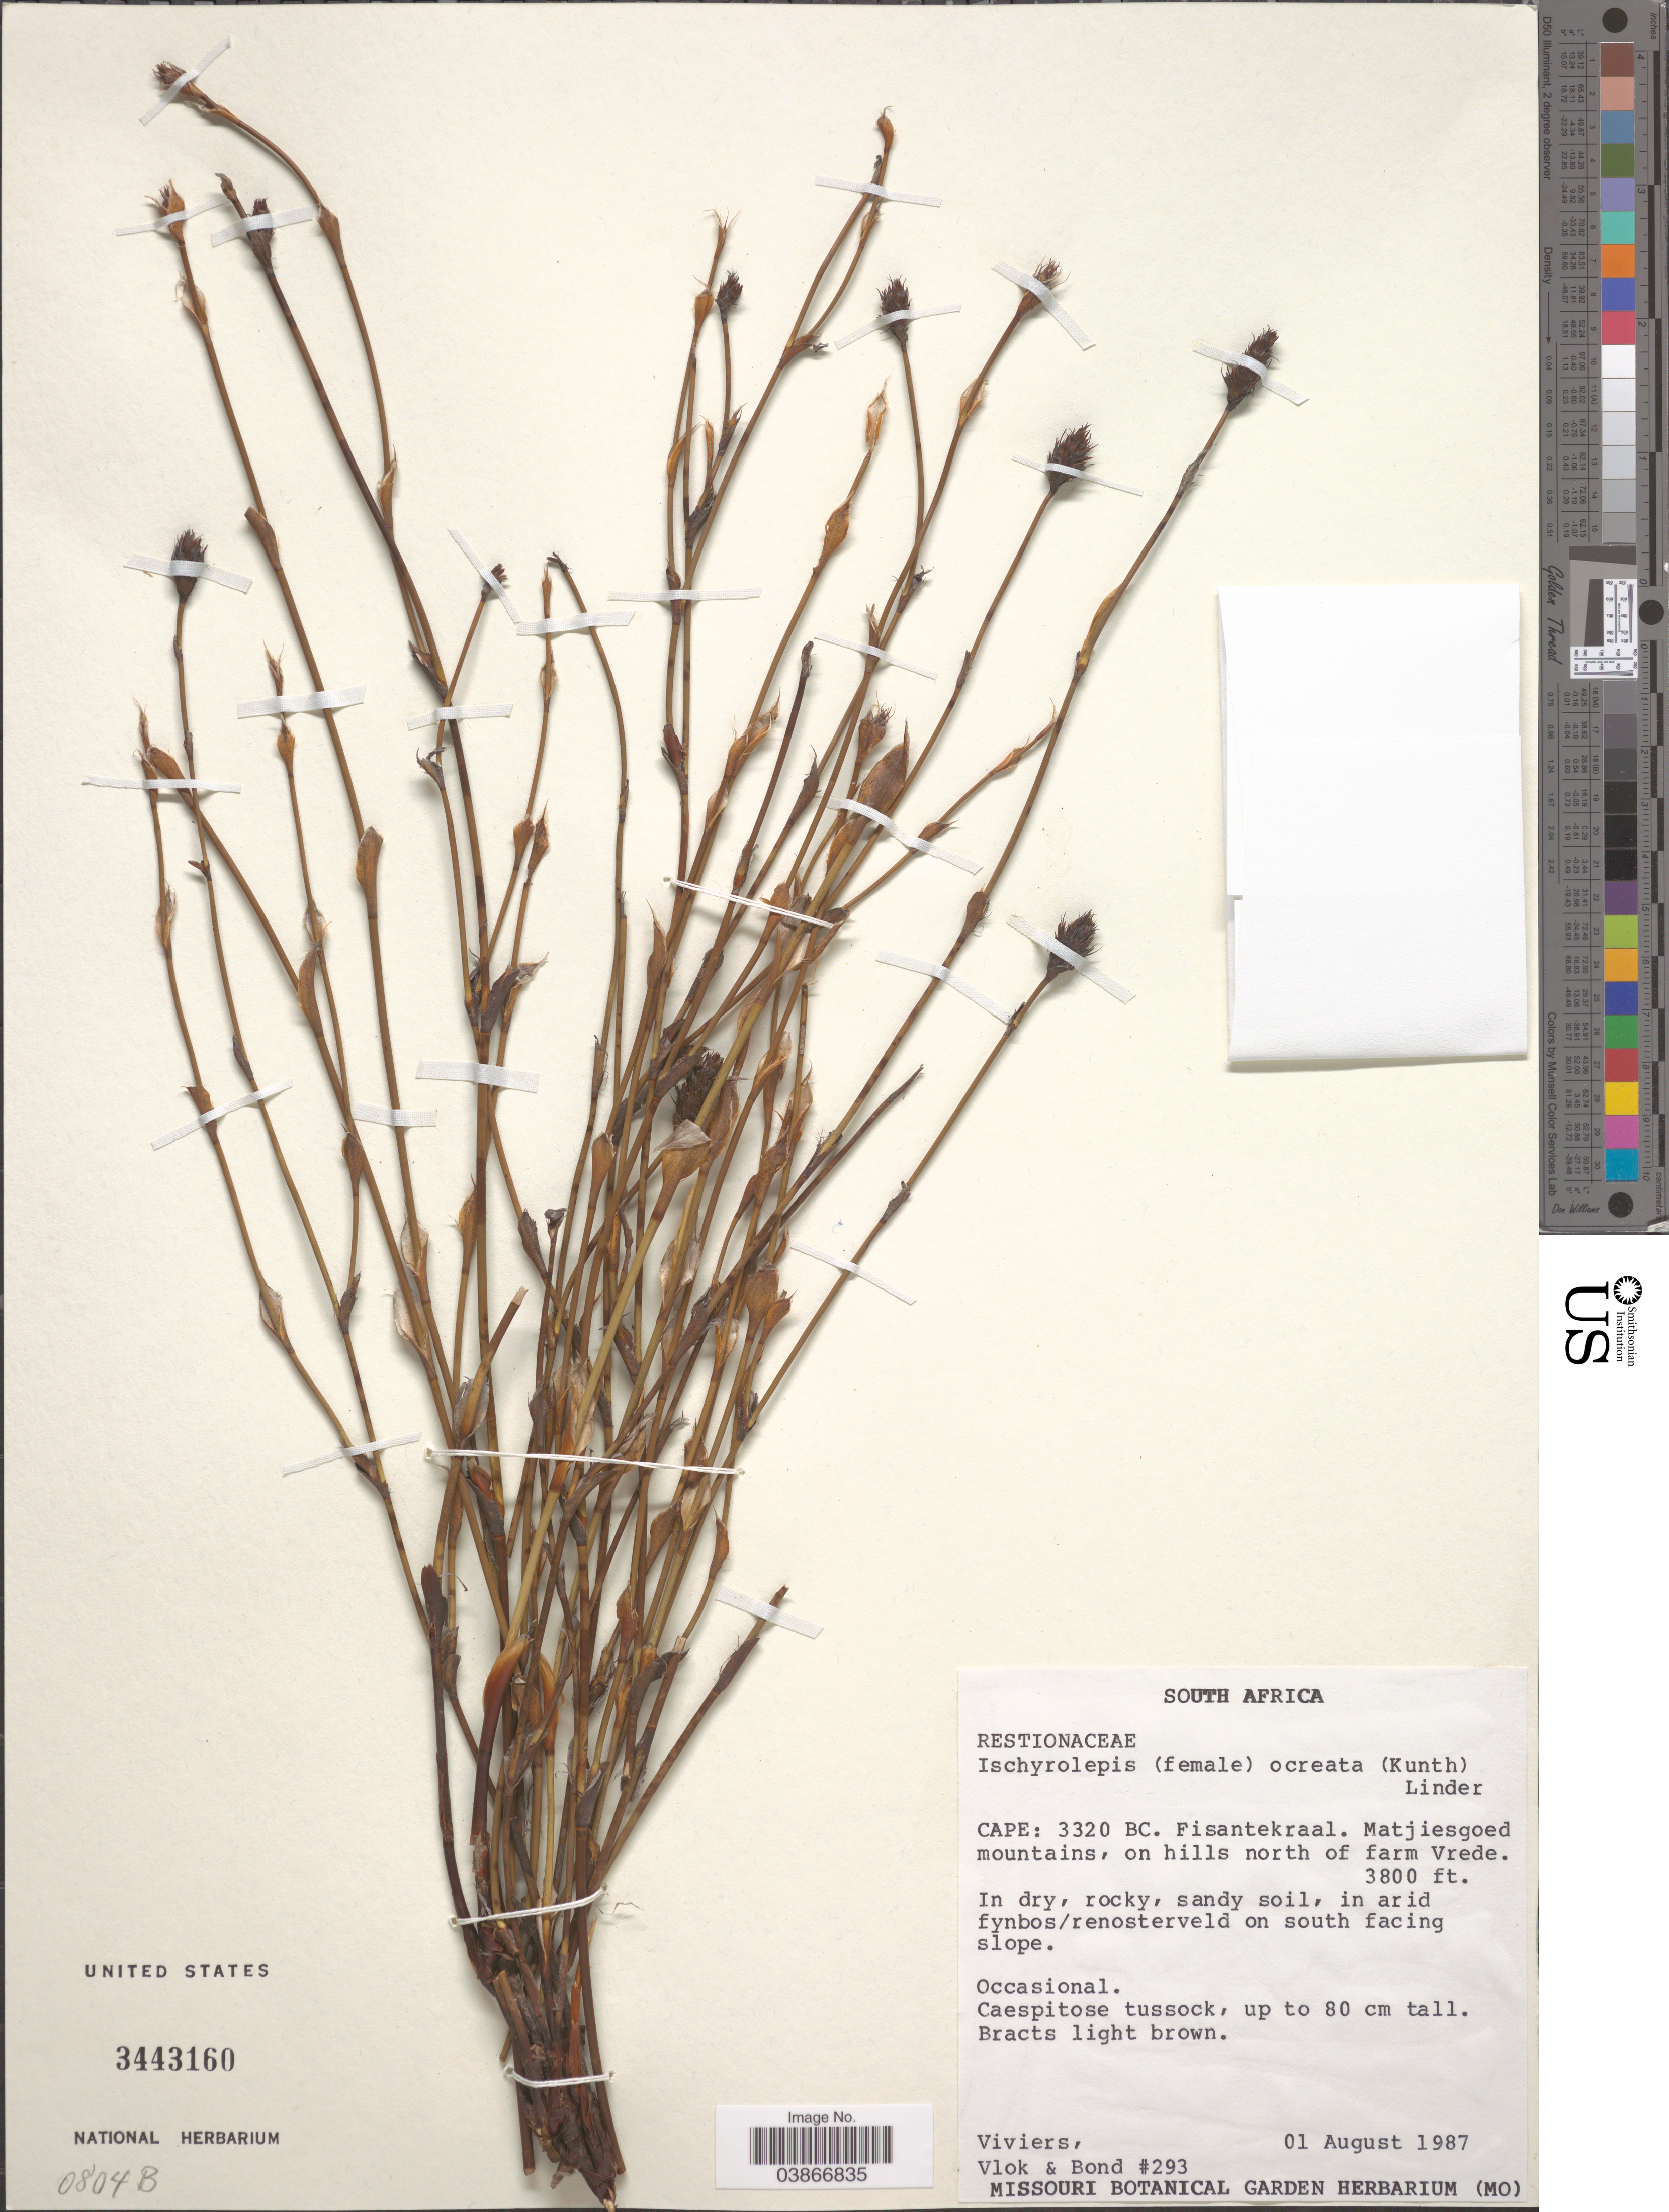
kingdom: Plantae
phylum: Tracheophyta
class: Liliopsida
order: Poales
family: Restionaceae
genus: Restio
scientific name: Restio ocreatus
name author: Kunth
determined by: Strong, Mark T., (BOT), Smithsonian Institution - National Museum of Natural History (UNITED STATES)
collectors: Viviers, Vlok & -. Bond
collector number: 293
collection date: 1987-08-01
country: South Africa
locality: Cape: 3320 BC. Fisantekraal. Matjiesgoed mountains, on hills north of farm Vrede.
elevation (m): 1158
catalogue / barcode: US 3443160